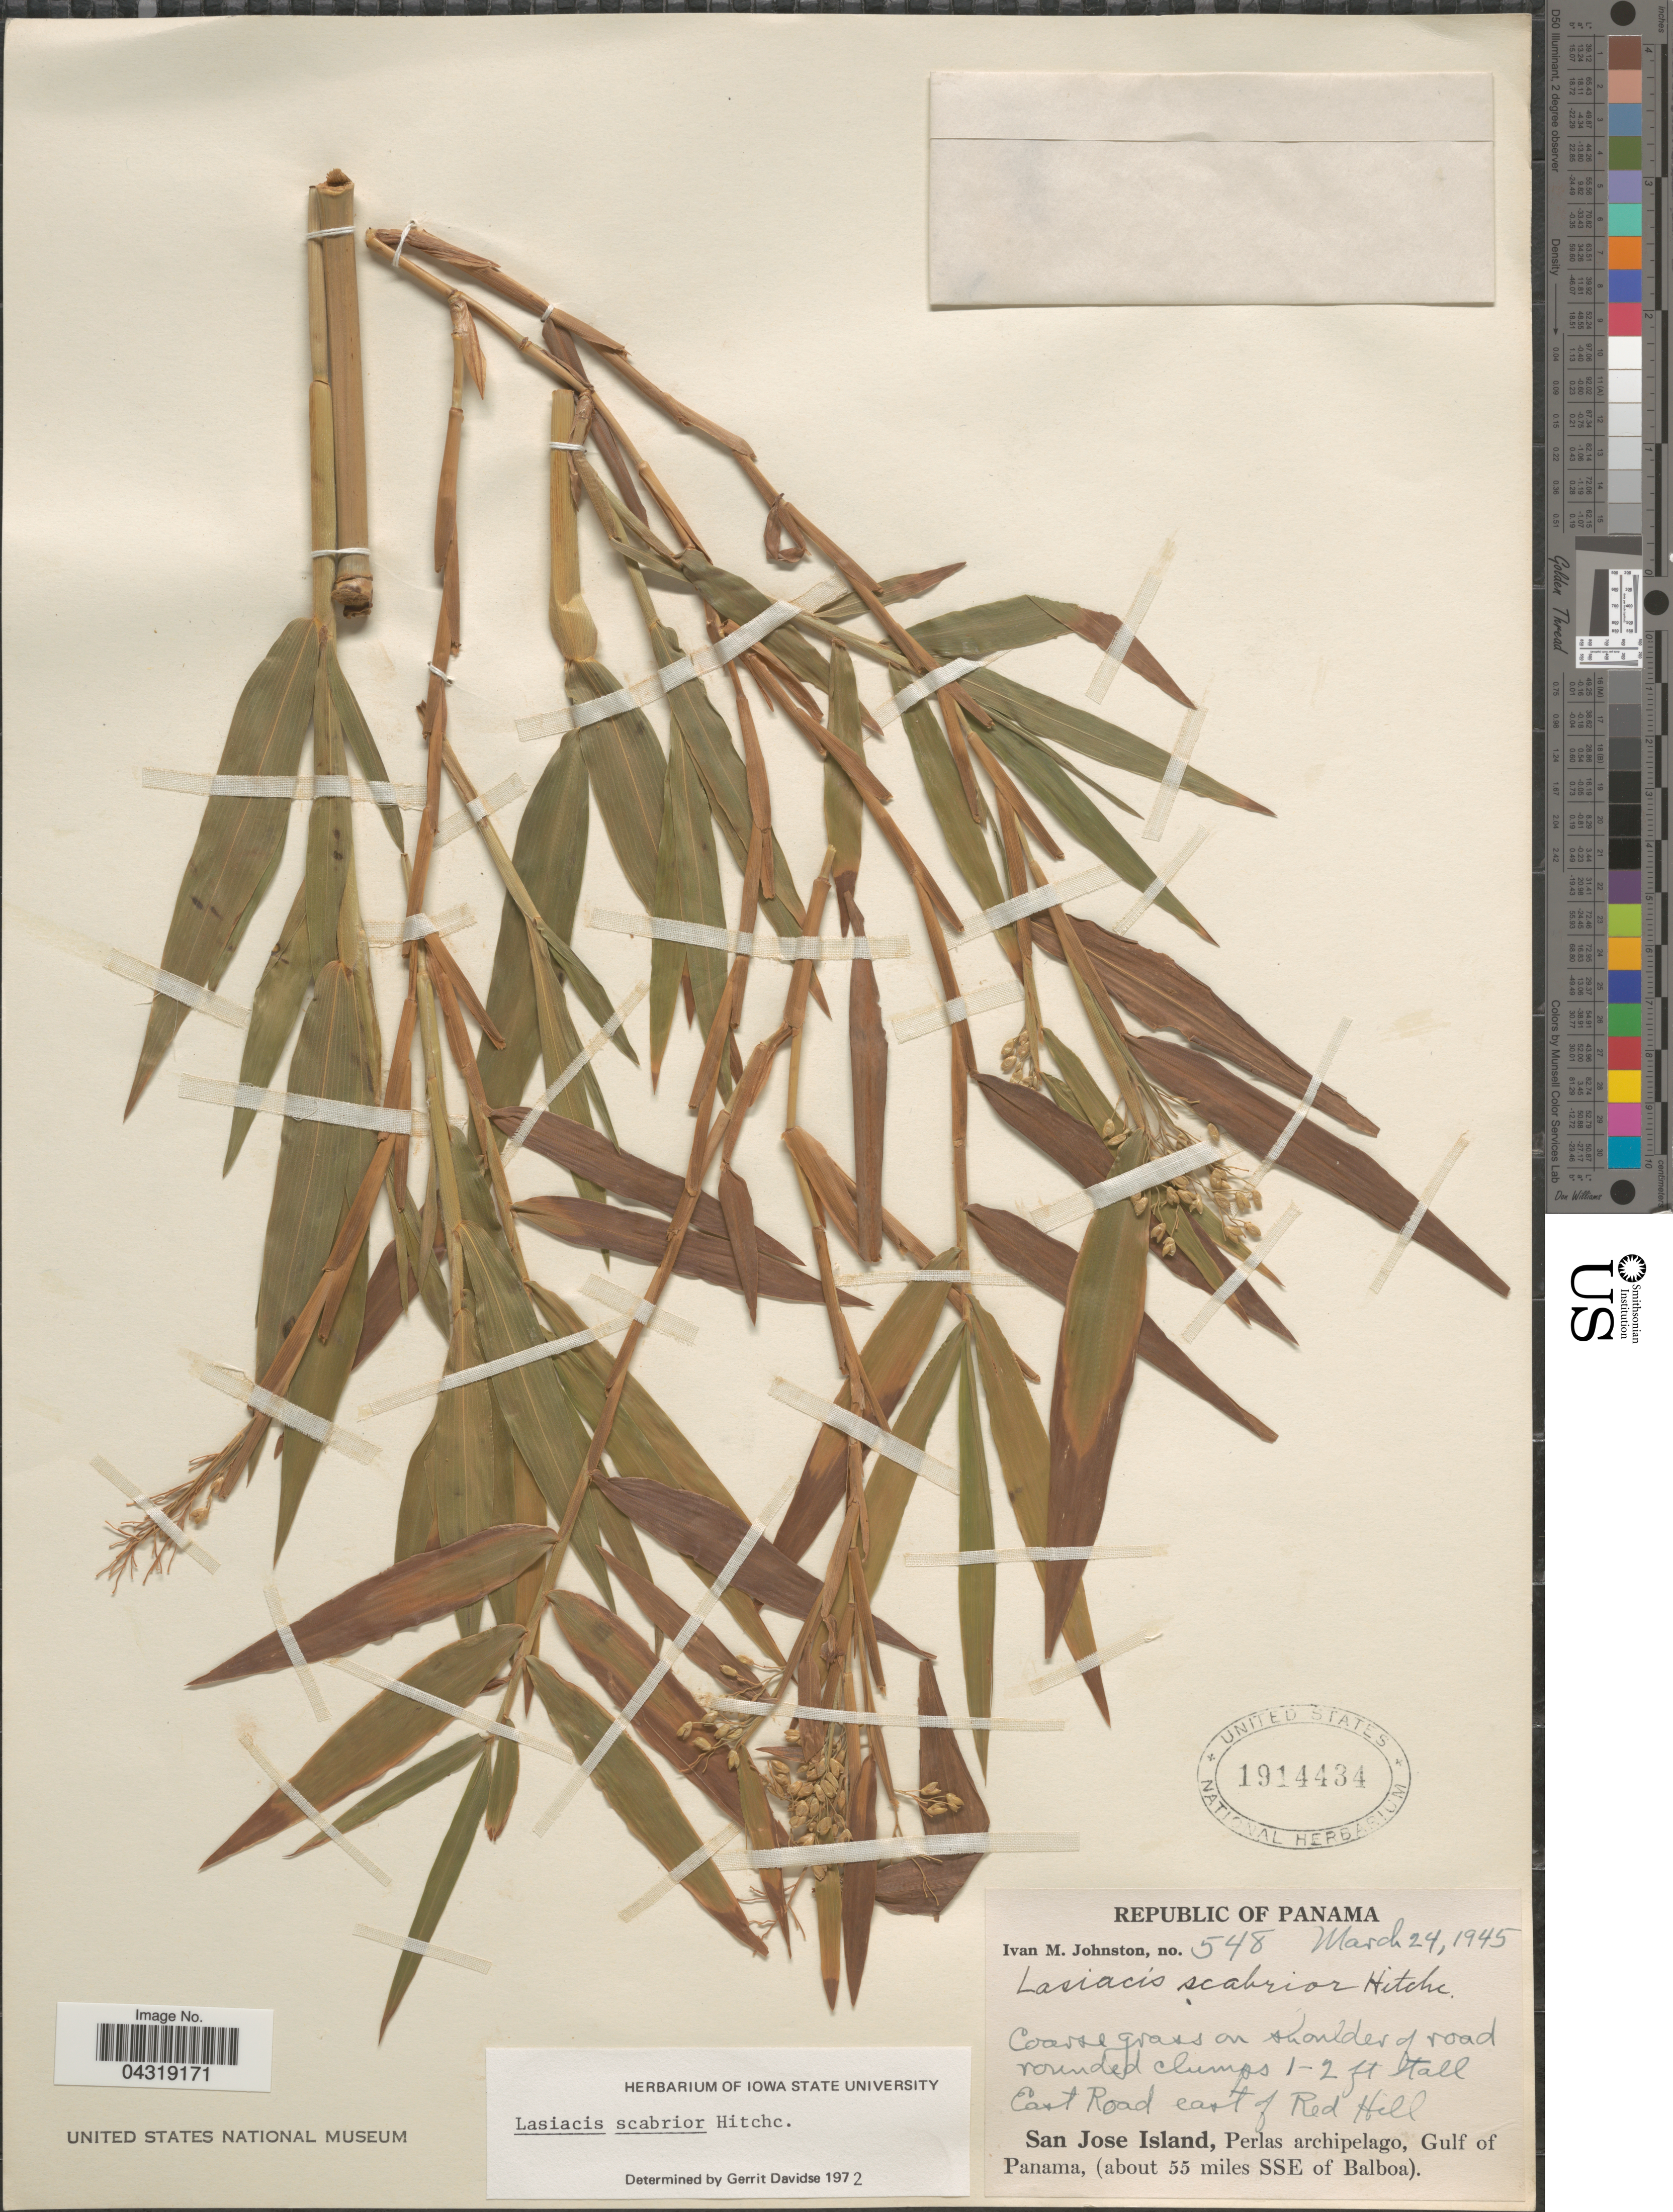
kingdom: Plantae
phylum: Tracheophyta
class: Liliopsida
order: Poales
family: Poaceae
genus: Lasiacis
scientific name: Lasiacis scabrior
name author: Hitchc.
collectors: I.M. Johnston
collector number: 548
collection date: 1945-03-24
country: Panama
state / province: Panamá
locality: Republic of Panama. East Road east of Red Hill. San Jose Island, Perlas archipelago, Gulf of Panama, (about 55 miles SSE of Balboa).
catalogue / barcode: US 1914434